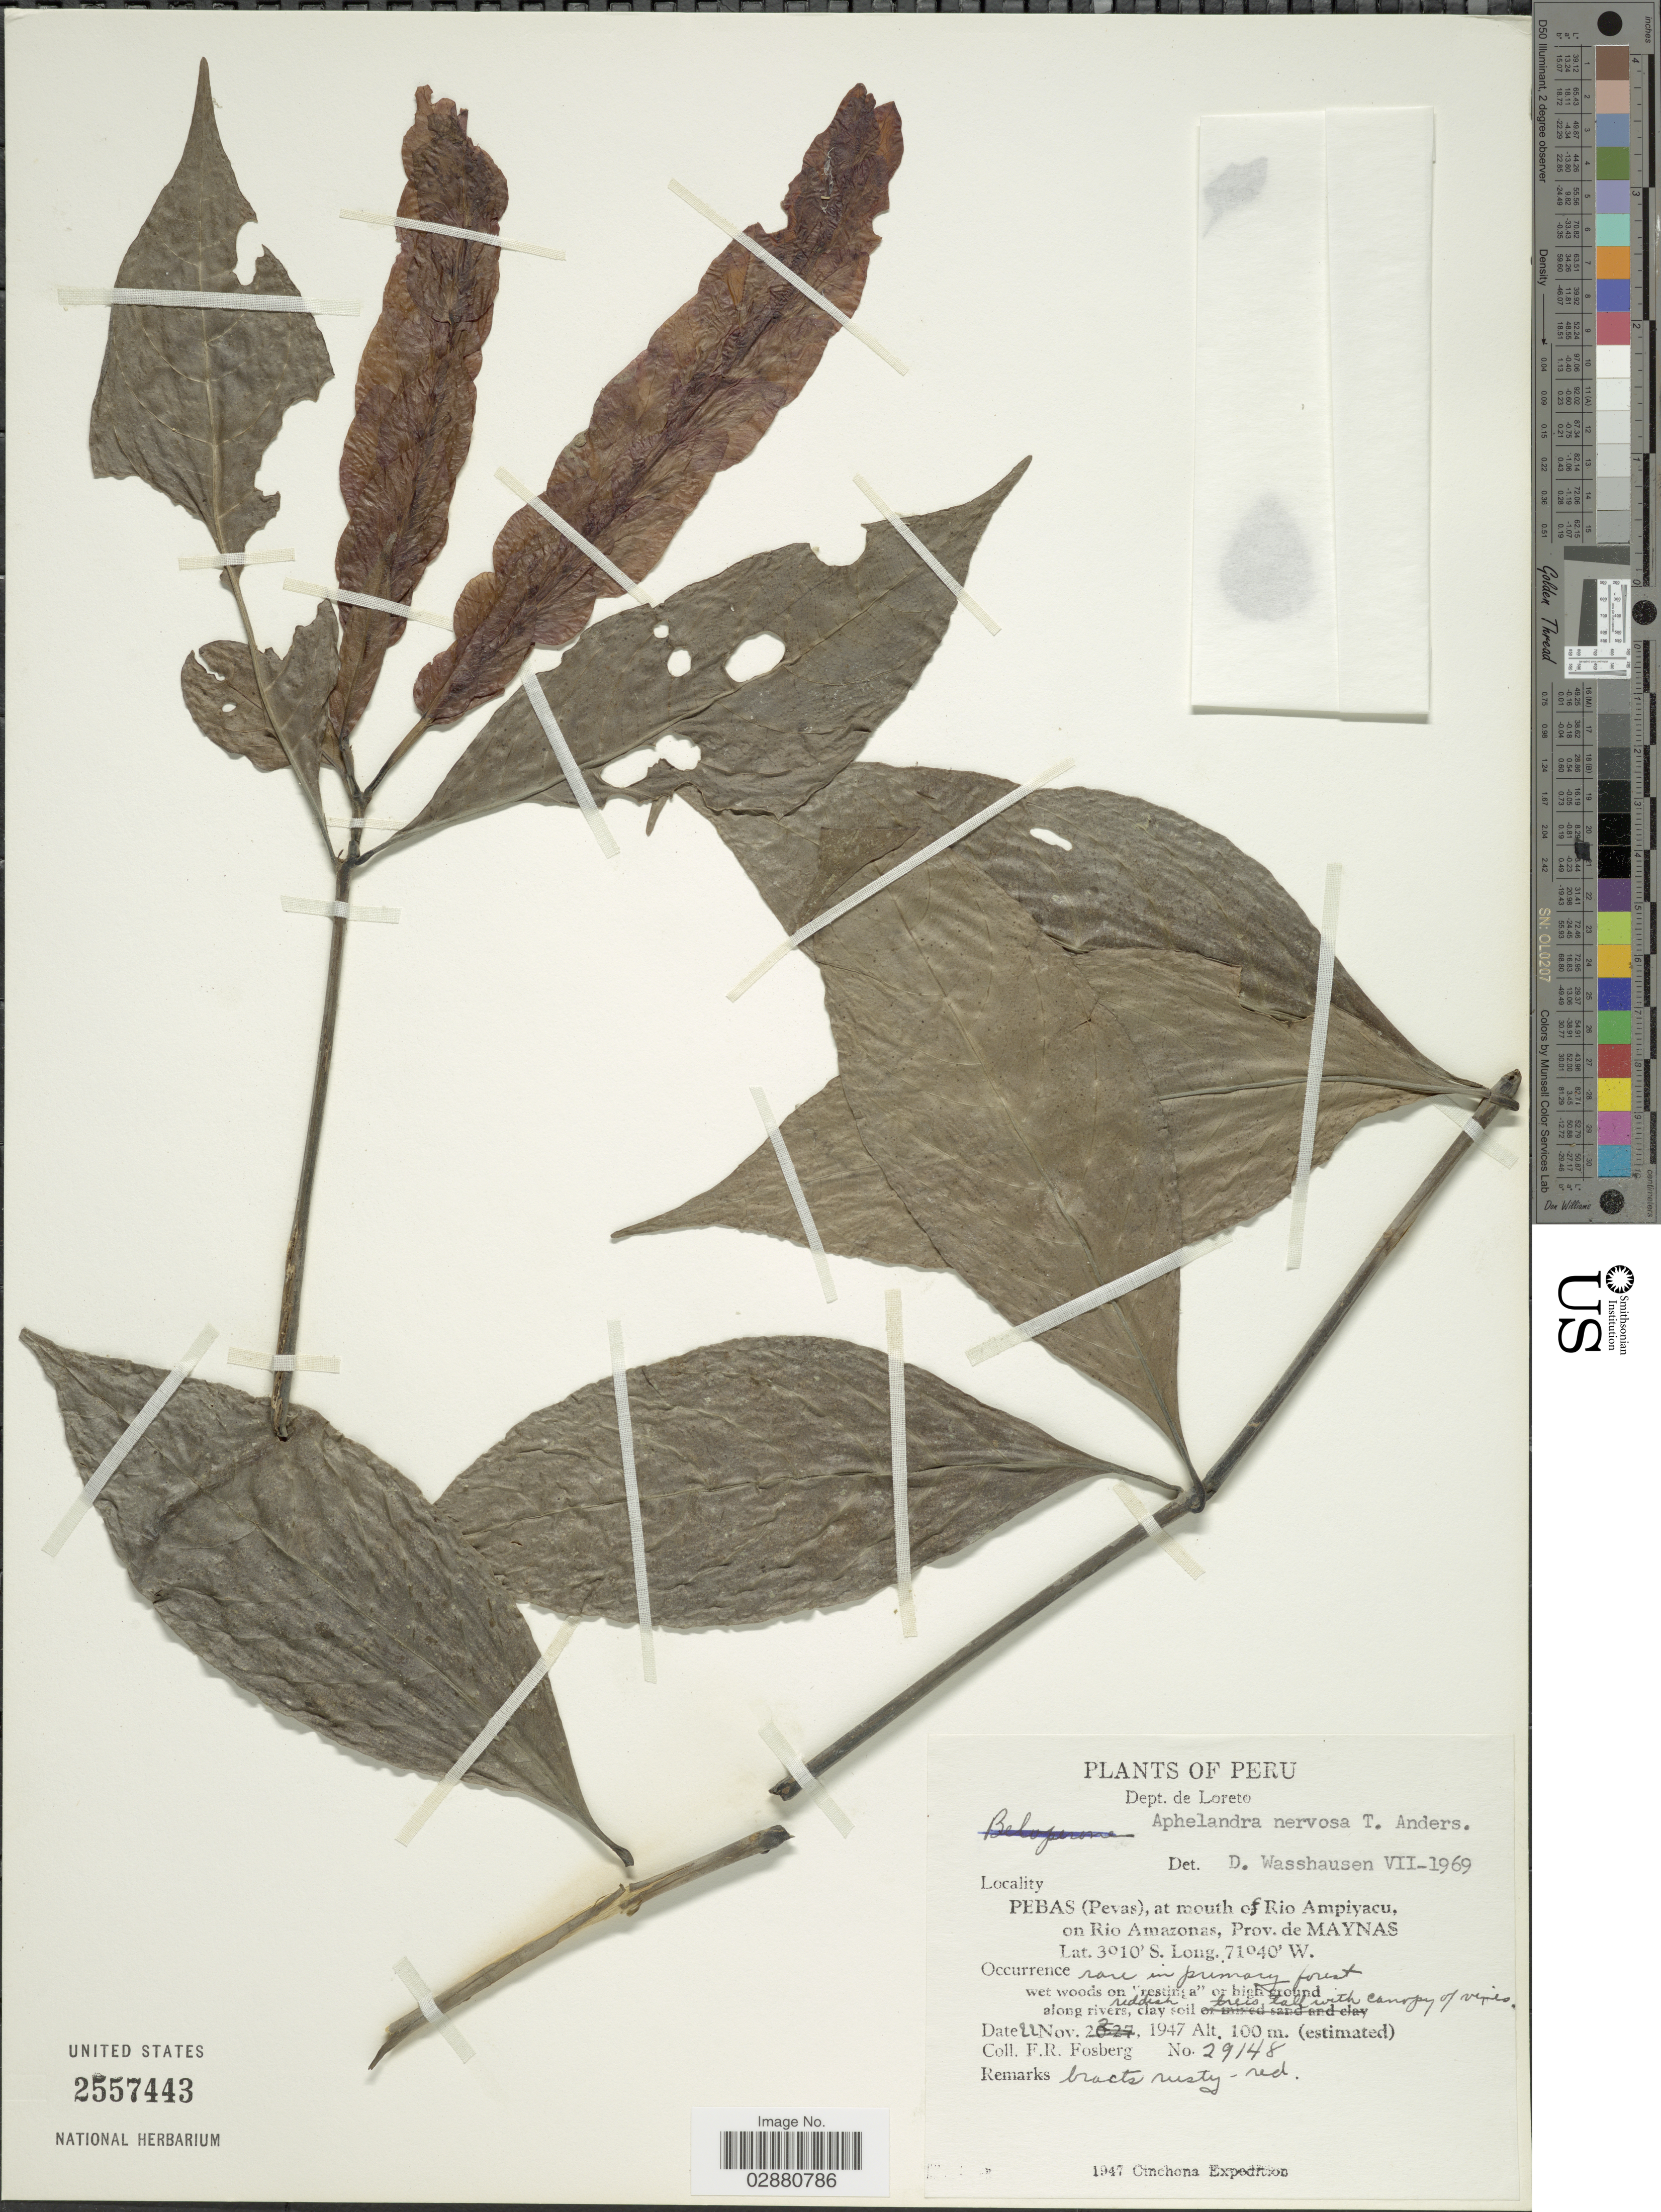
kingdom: Plantae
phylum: Tracheophyta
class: Magnoliopsida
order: Lamiales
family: Acanthaceae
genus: Justicia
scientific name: Justicia scansilis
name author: (Rizzini) V.A.W. Graham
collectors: F. R. Fosberg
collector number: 29148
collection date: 1947-11-22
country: Peru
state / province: Loreto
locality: Dept. de Loreto. Pebas (Pevas), at mouth of Rio Ampiyacu, on Rio Amazonas, Prov. de Maynas.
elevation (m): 100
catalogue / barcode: US 2557443